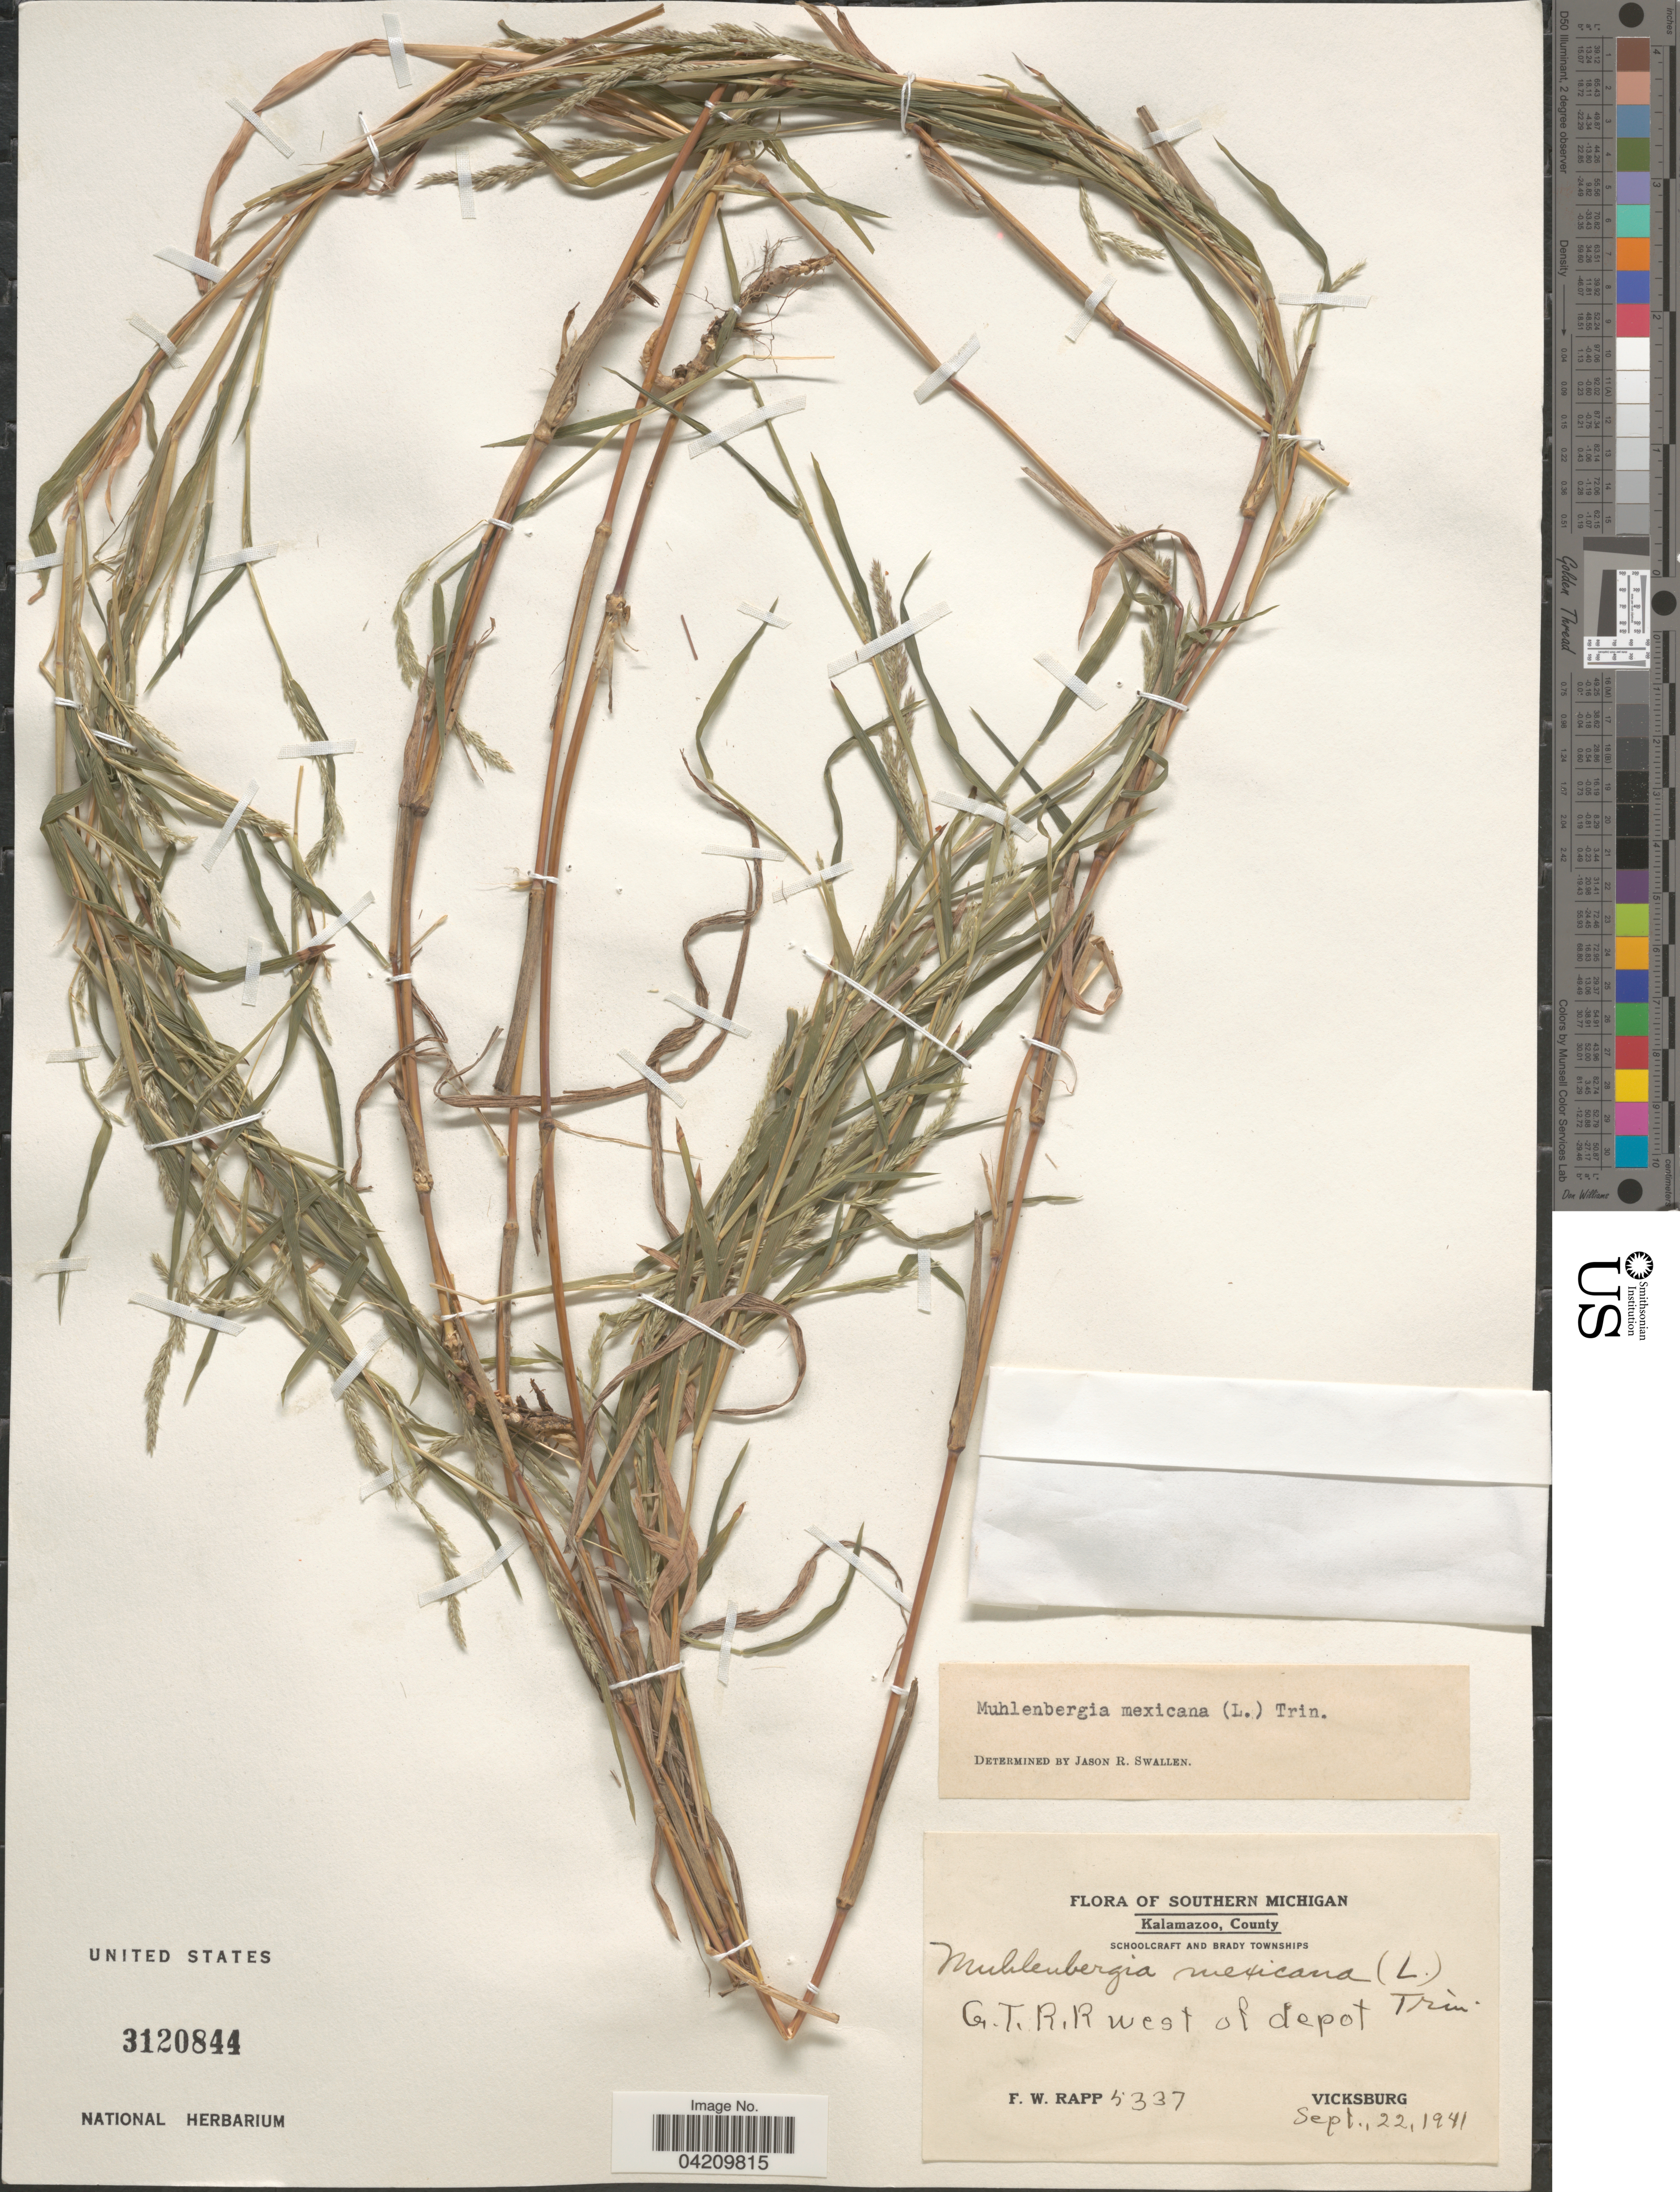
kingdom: Plantae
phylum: Tracheophyta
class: Liliopsida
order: Poales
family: Poaceae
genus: Muhlenbergia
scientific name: Muhlenbergia mexicana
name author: (L.) Trin.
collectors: F. Rapp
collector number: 5337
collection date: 1941-09-22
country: United States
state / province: Michigan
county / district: Kalamazoo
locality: Kalamazoo, County. Schoolcraft and Brady Townships. G.T.R.R. west of depot. Vicksburg.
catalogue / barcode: US 3120844